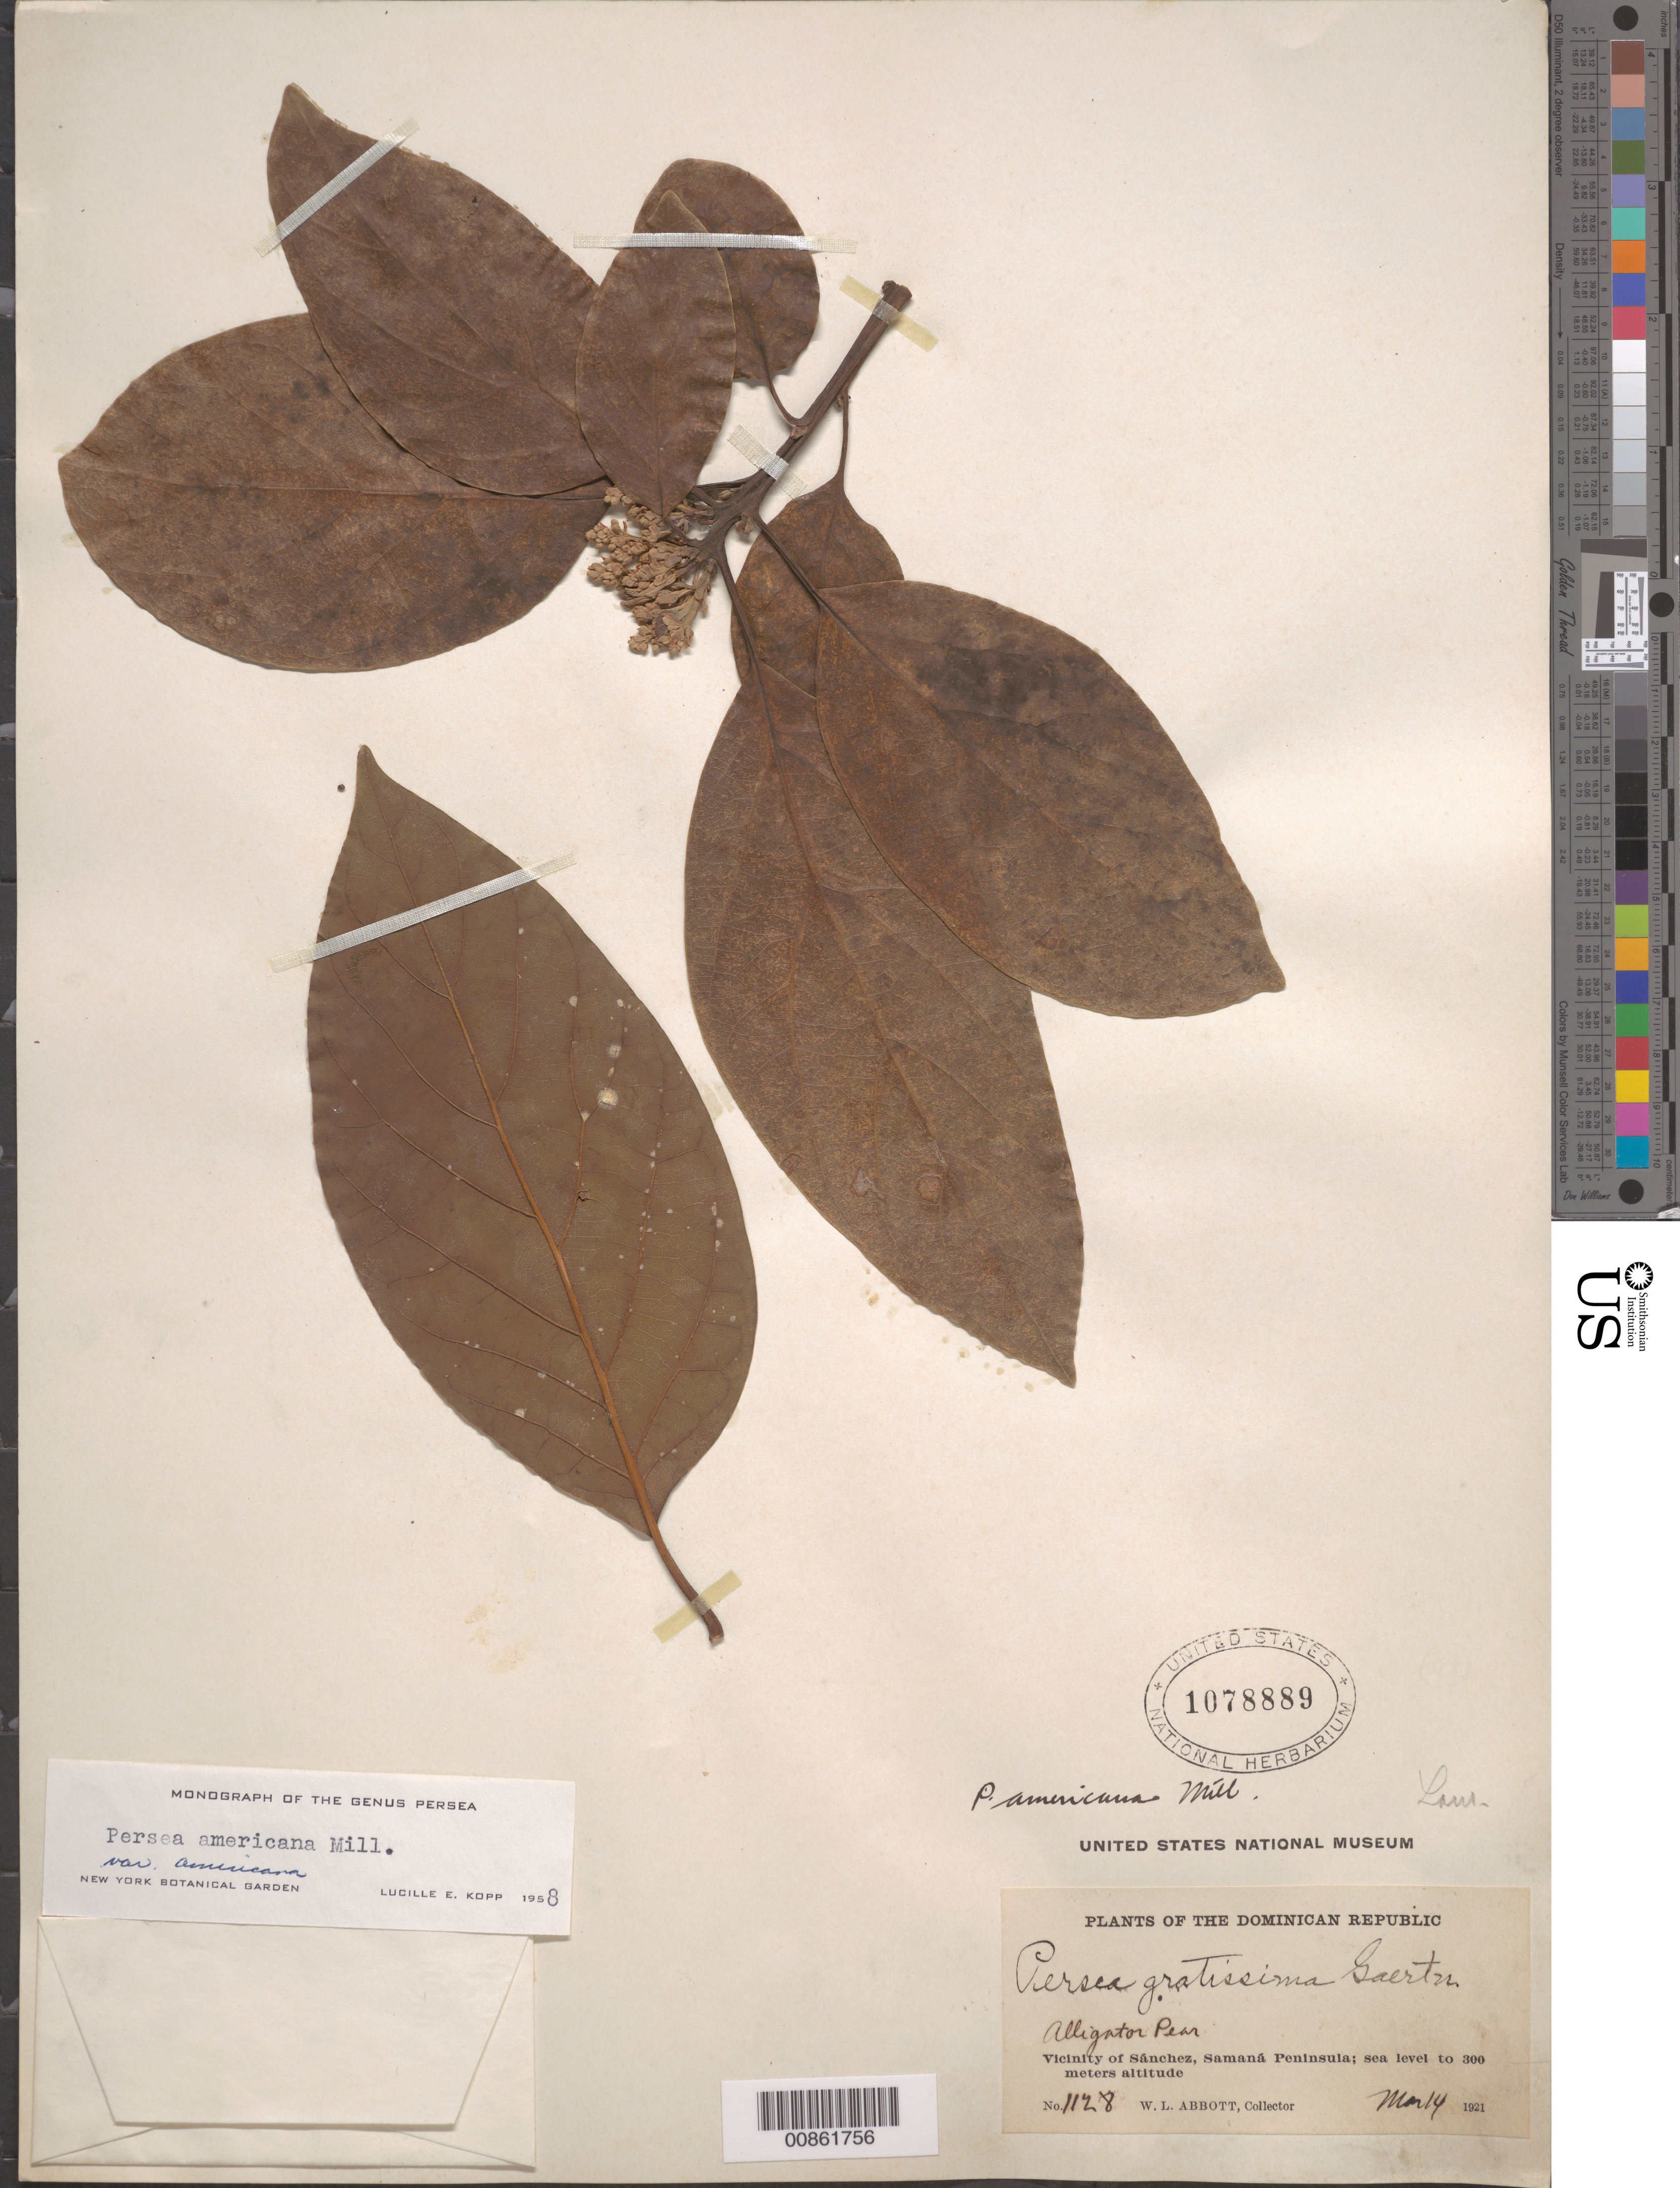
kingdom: Plantae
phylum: Tracheophyta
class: Magnoliopsida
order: Laurales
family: Lauraceae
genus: Persea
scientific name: Persea americana var. americana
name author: Mill.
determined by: Kopp, L. E., (NY), New York Botanical Garden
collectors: W. L. Abbott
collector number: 1128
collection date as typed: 14 May 1921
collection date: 1921-05-14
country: Dominican Republic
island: Hispaniola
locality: Vicinity of Sánchez, Samaná Peninsula.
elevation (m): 0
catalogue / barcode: US 1078889